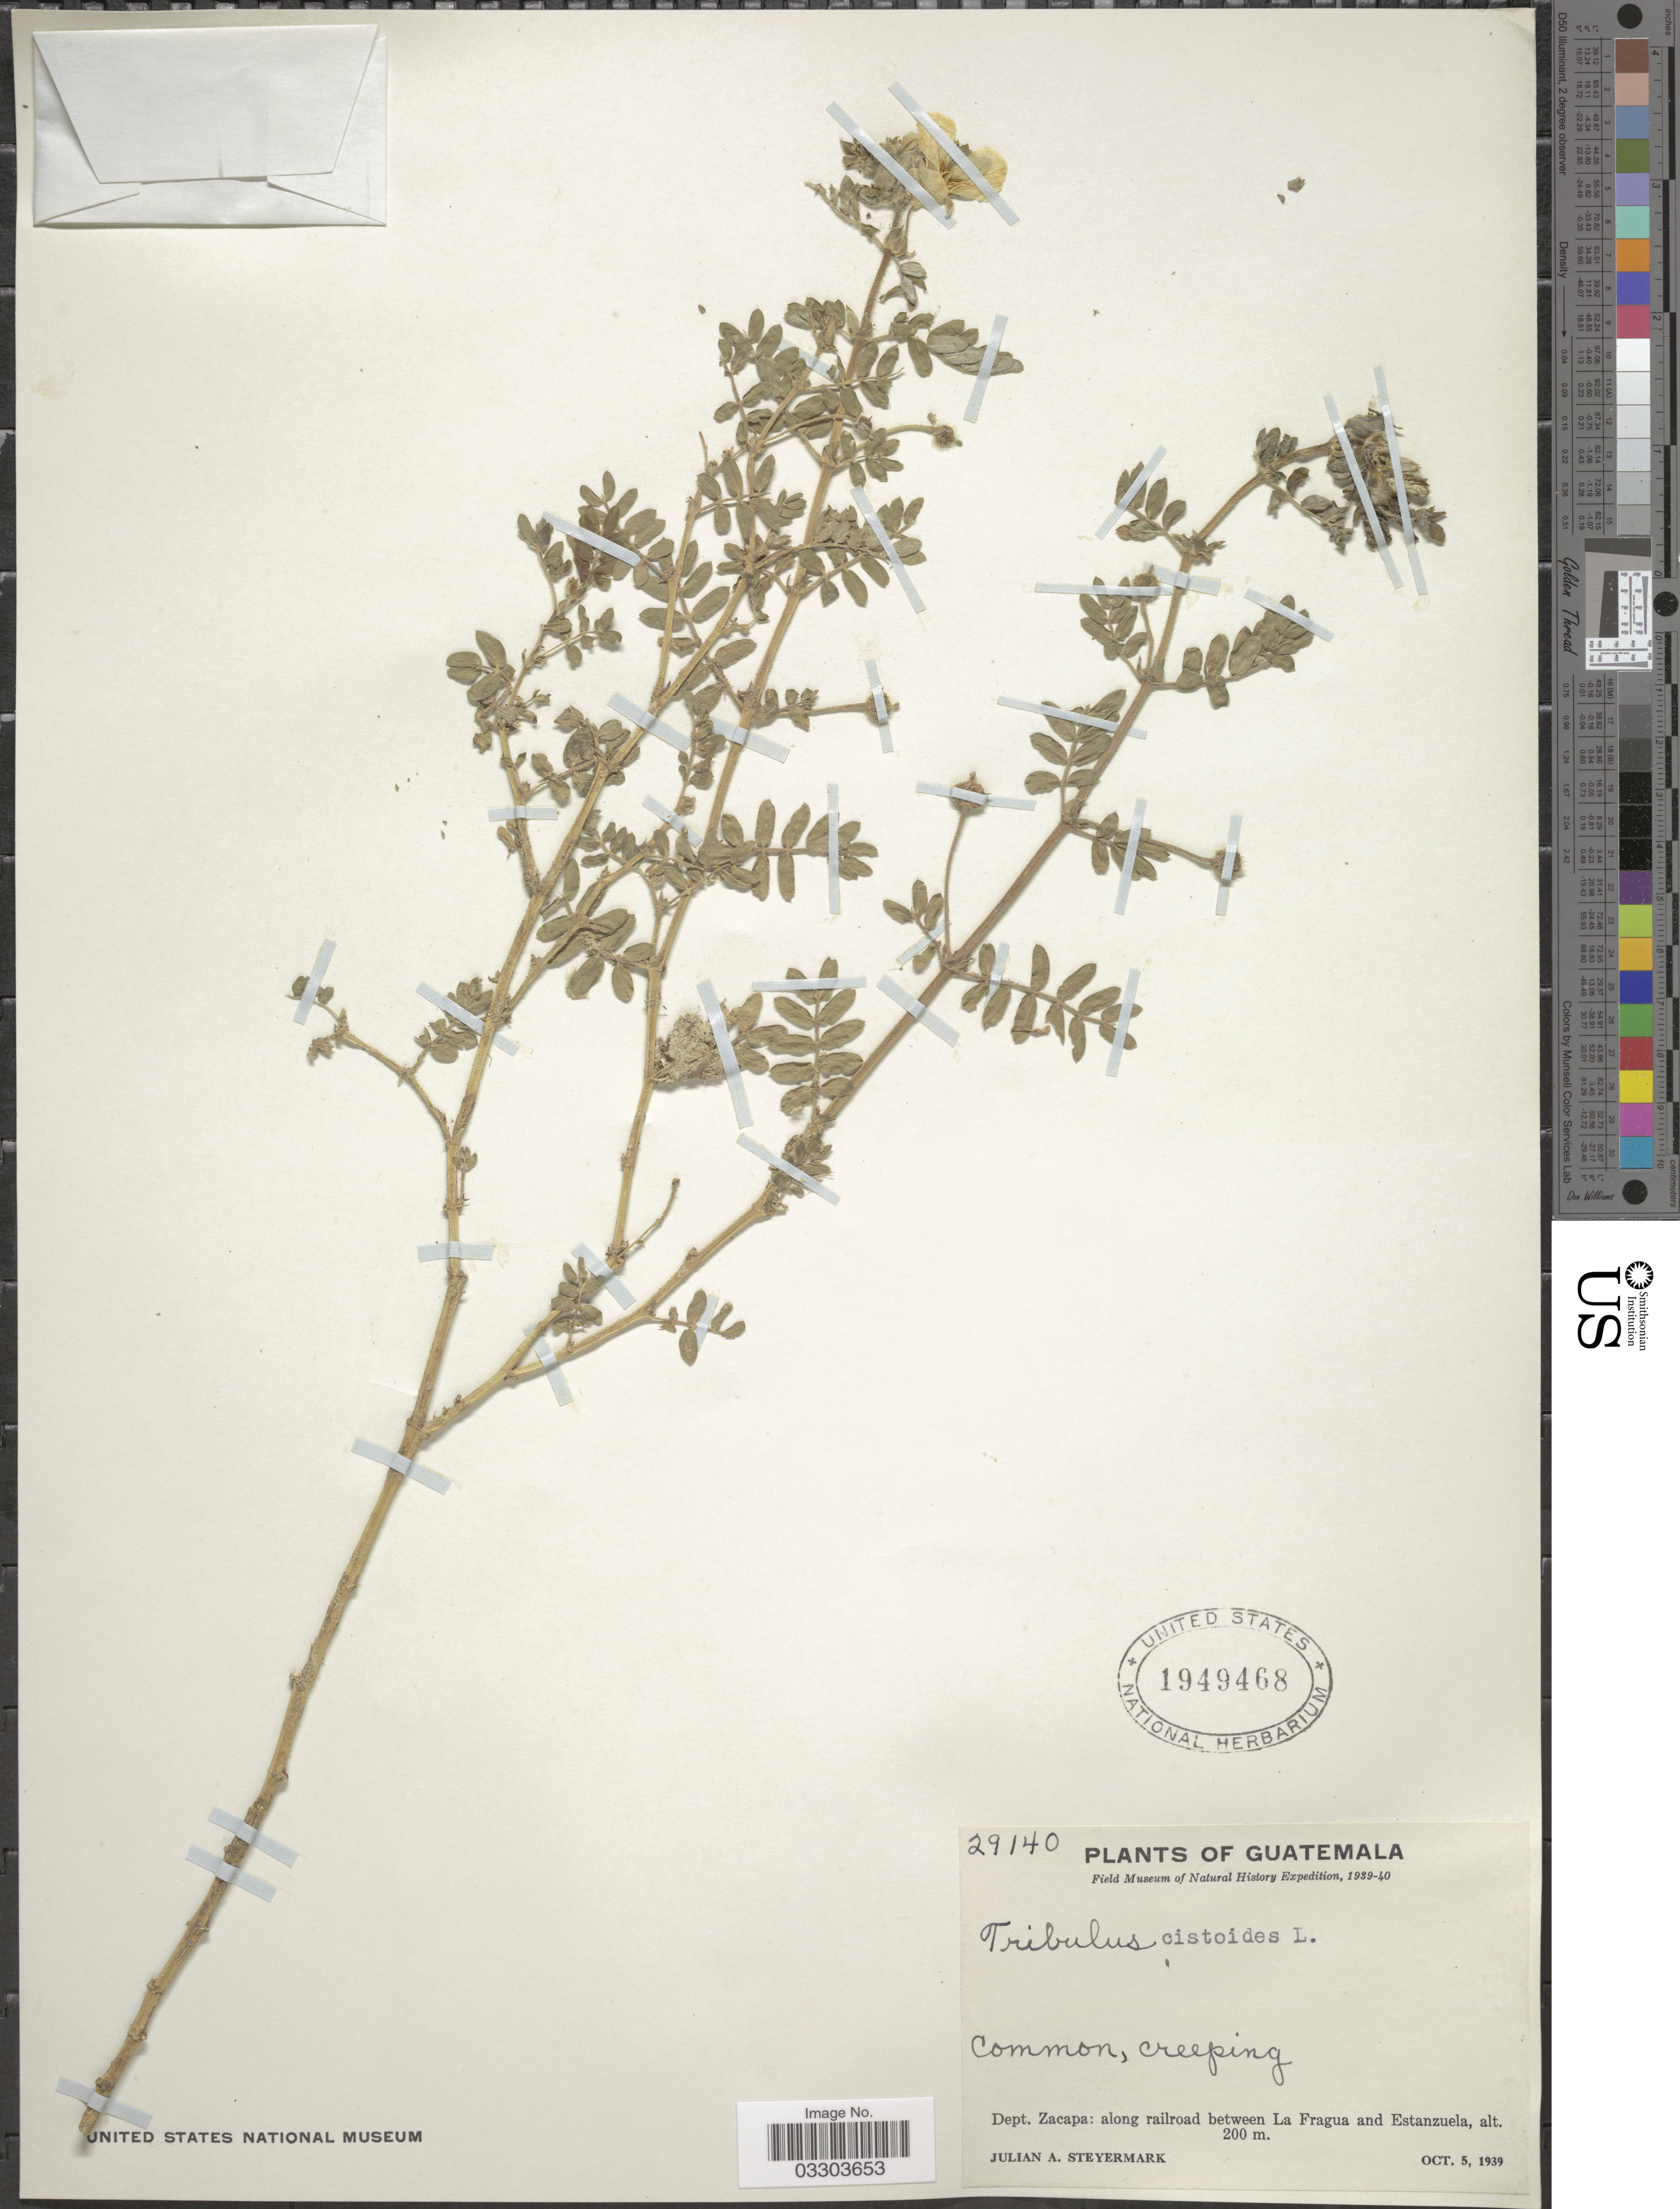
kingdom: Plantae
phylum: Tracheophyta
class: Magnoliopsida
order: Zygophyllales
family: Zygophyllaceae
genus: Tribulus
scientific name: Tribulus cistoides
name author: L.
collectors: J. Steyermark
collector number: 29140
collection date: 1939-10-05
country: Guatemala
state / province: Zacapa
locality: Dept. Zacapa: along railroad between La Fragua and Estanzuela.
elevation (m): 200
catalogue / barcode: US 1949468